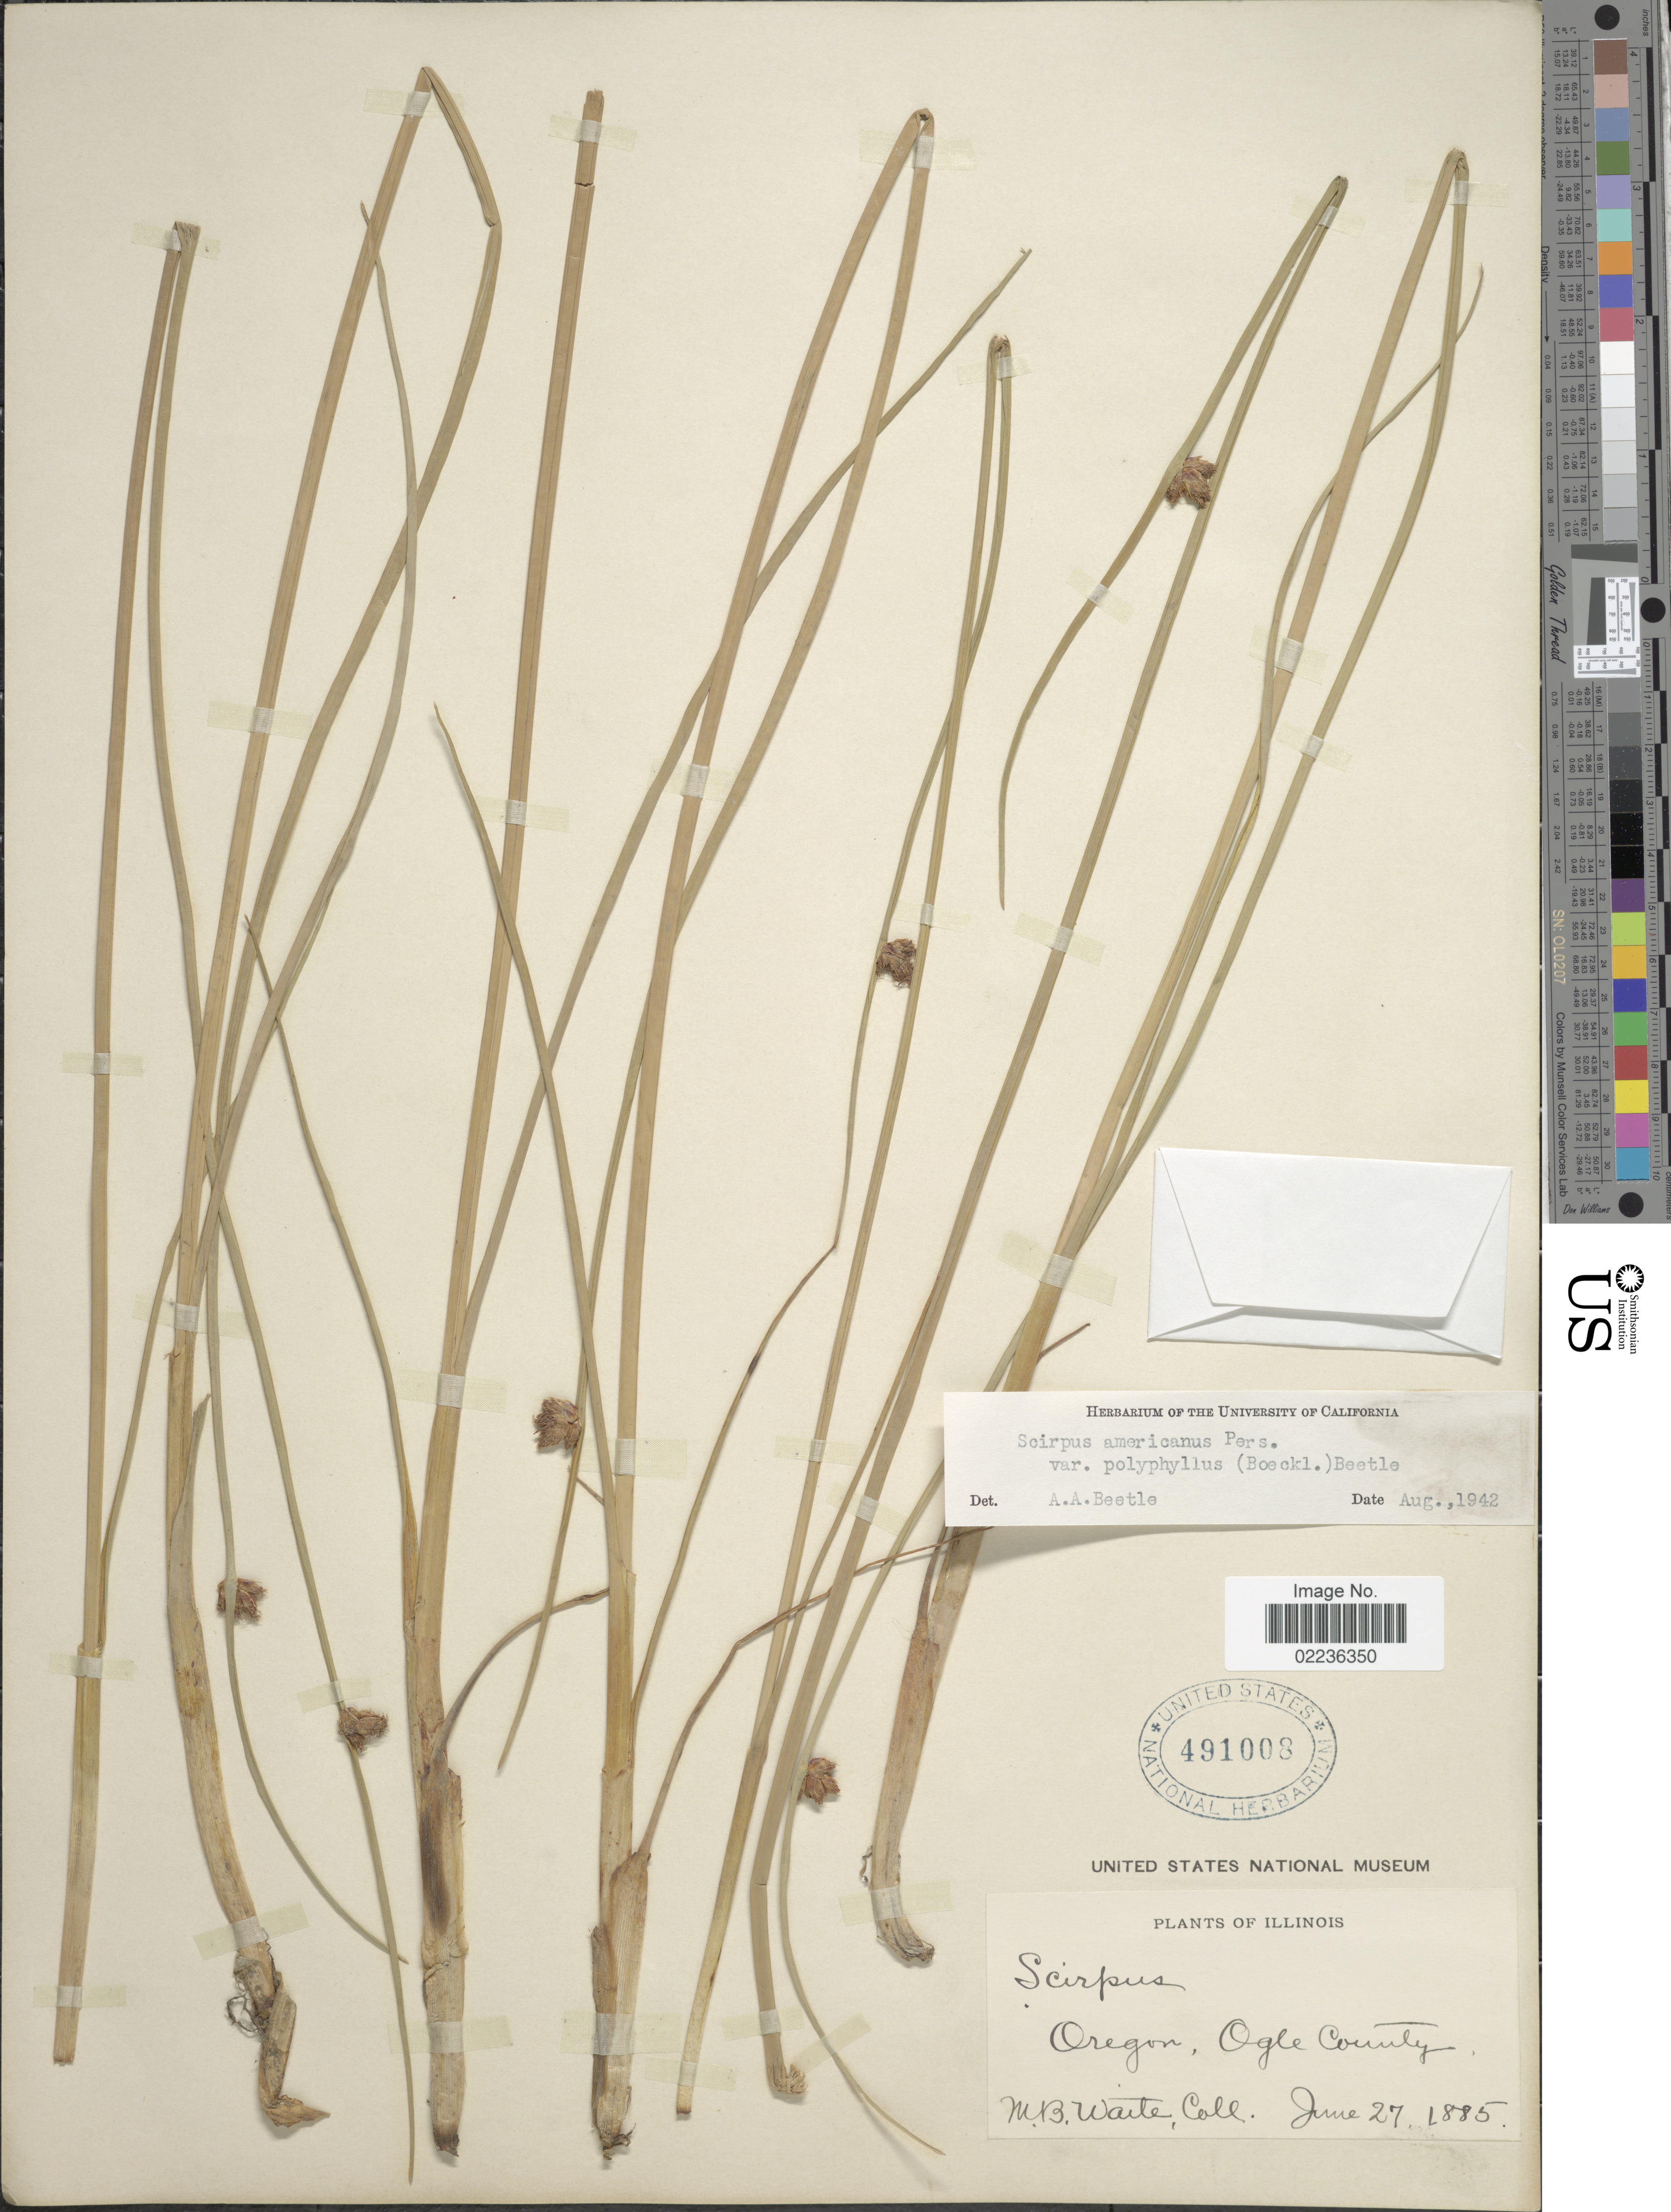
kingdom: Plantae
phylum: Tracheophyta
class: Liliopsida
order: Poales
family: Cyperaceae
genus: Schoenoplectus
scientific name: Schoenoplectus pungens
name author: (Vahl) Palla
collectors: M. B. Waite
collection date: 1885-06-27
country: United States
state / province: Oregon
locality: Ogle County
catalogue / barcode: US 491008